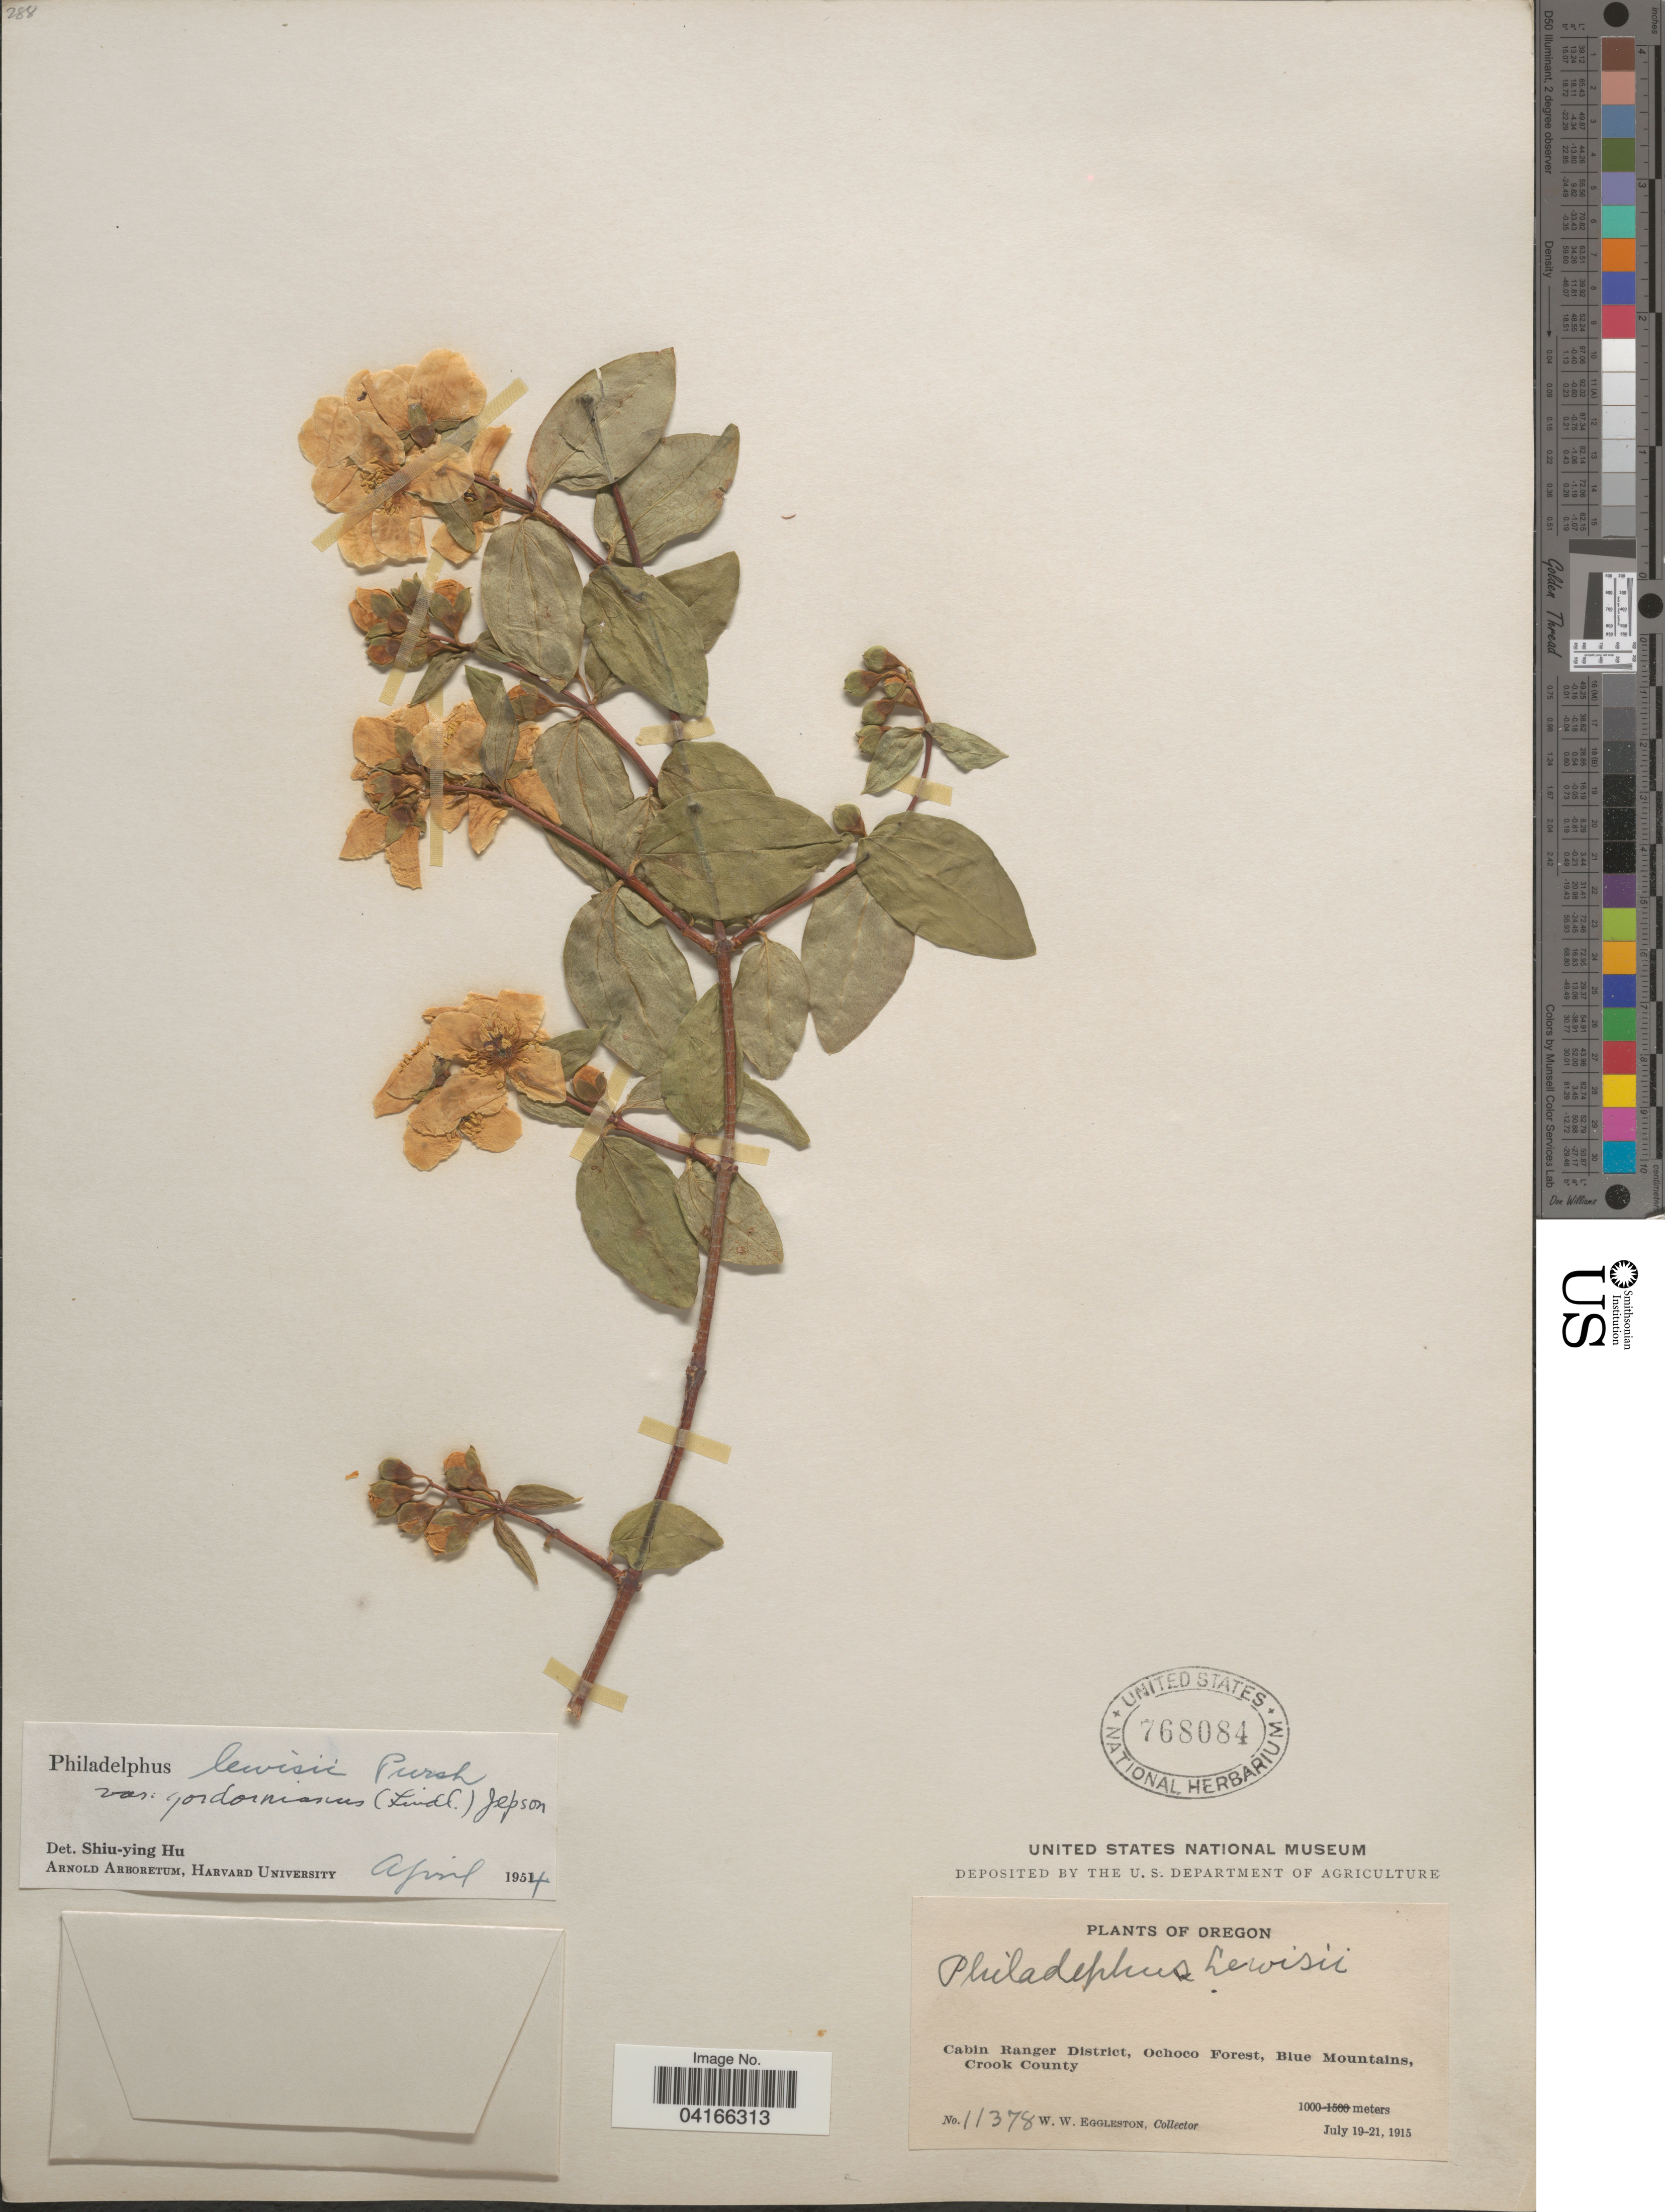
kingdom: Plantae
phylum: Tracheophyta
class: Magnoliopsida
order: Cornales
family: Hydrangeaceae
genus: Philadelphus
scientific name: Philadelphus lewisii var. gordonianus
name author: (Lindl.) Munz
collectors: W. W. Eggleston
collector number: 11378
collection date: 1915-07-19/1915-07-21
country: United States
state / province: Oregon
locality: Cabin Ranger District, Ochoco Forest, Blue Mountains, Crook County.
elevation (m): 1000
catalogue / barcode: US 768084